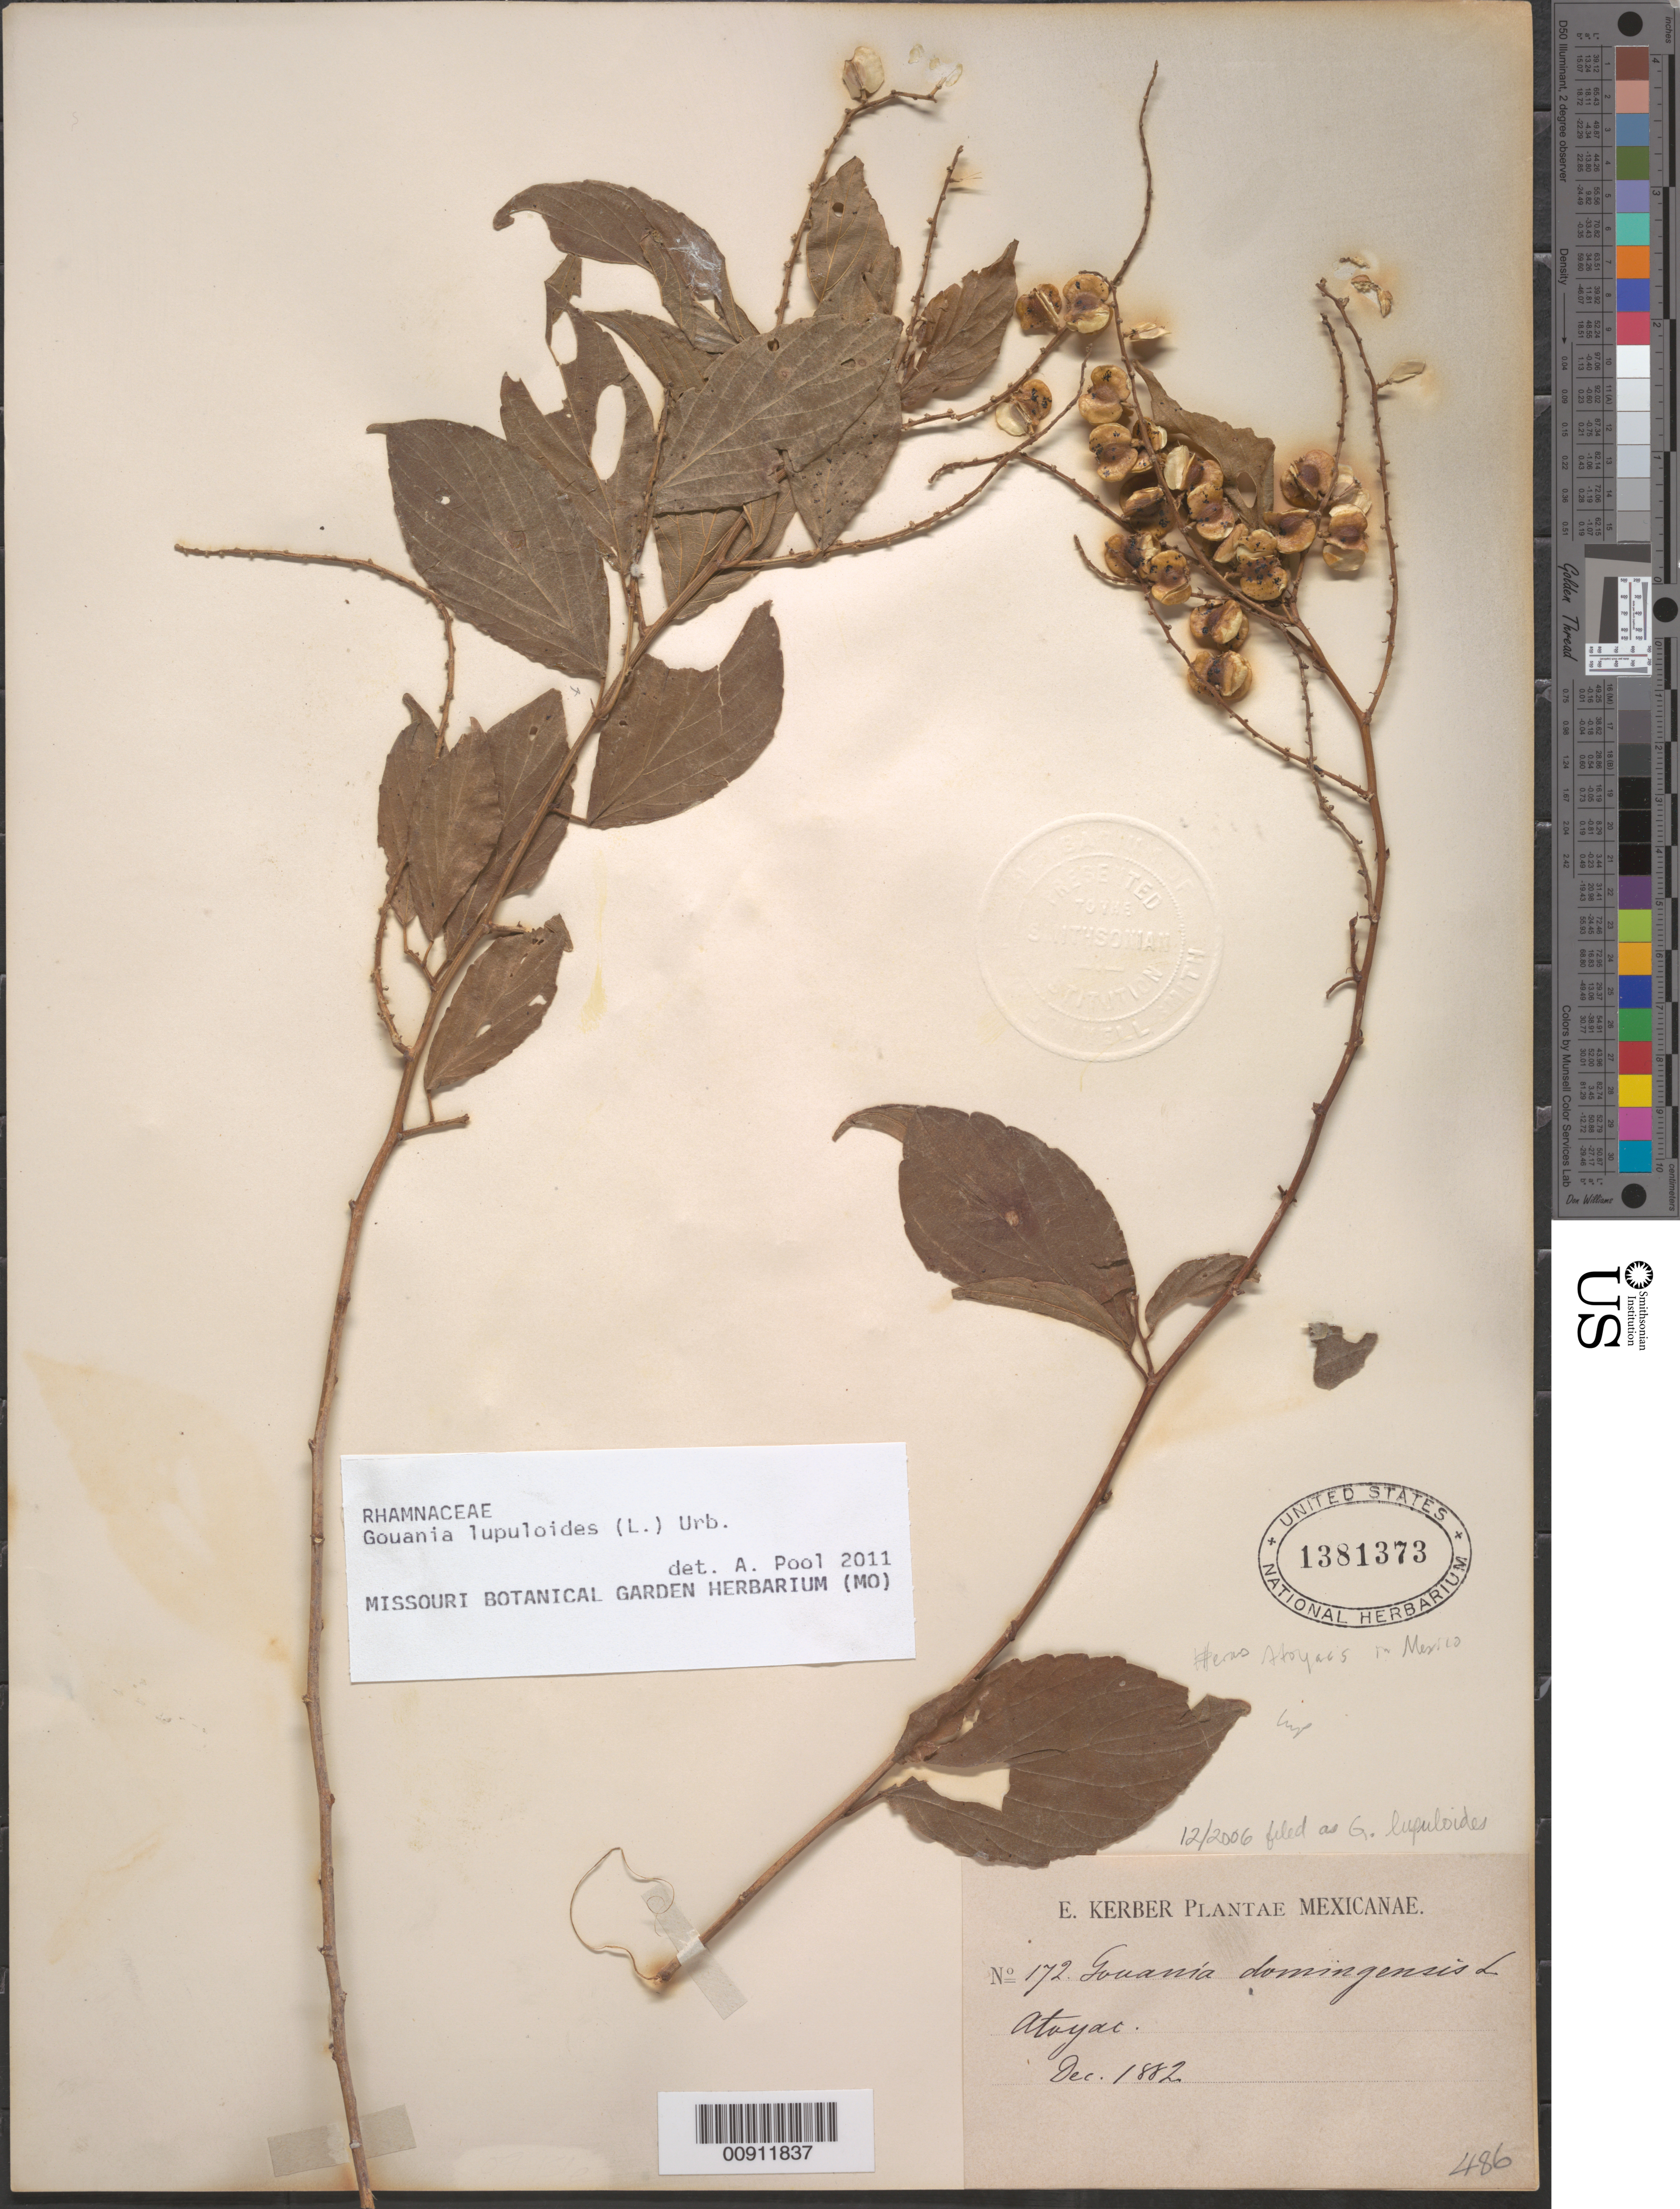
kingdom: Plantae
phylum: Tracheophyta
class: Magnoliopsida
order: Rosales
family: Rhamnaceae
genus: Gouania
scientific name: Gouania lupuloides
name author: (L.) Urb.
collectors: E. Kerber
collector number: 172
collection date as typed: Dec 1882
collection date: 1882-12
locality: Atoyac.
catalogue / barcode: US 1381373